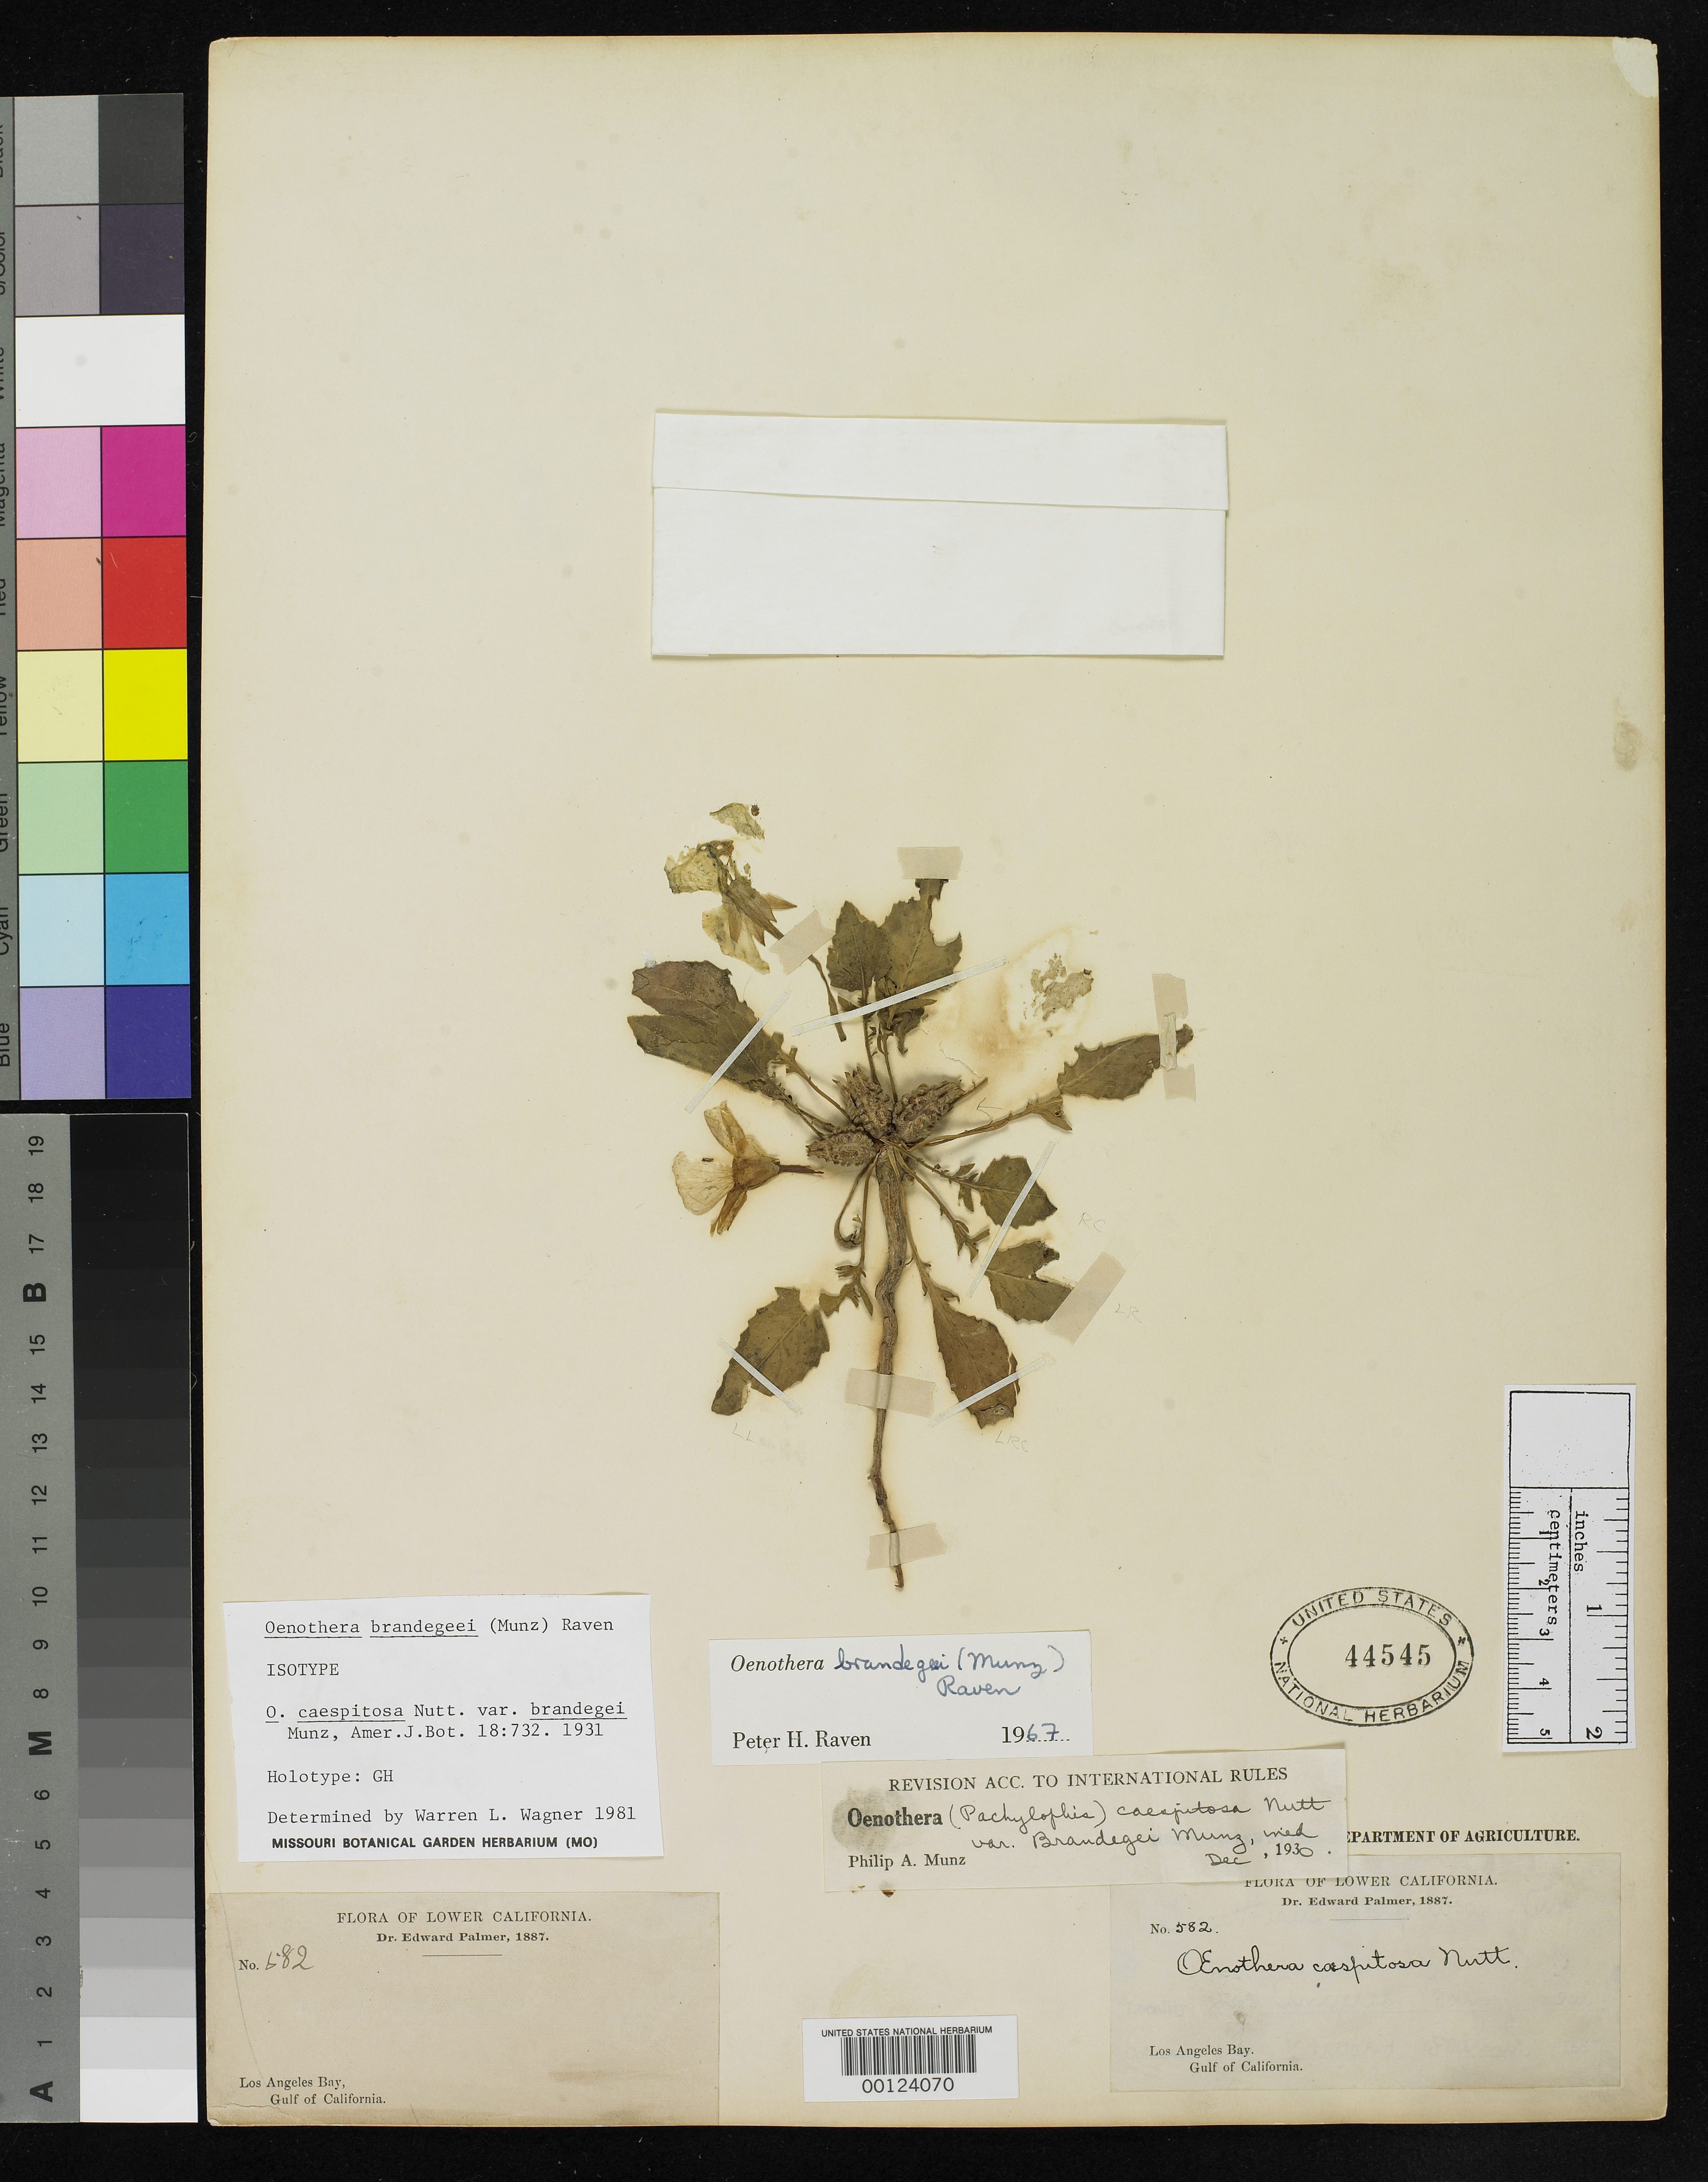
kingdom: Plantae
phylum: Tracheophyta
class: Magnoliopsida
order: Myrtales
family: Onagraceae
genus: Oenothera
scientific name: Oenothera brandegeei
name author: (Munz) P.H. Raven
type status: Holotype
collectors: E. Palmer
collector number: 582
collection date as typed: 1887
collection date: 1887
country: Mexico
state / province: Baja California Norte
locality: Gulf of California, Los Angeles Bay.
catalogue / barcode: US 44545